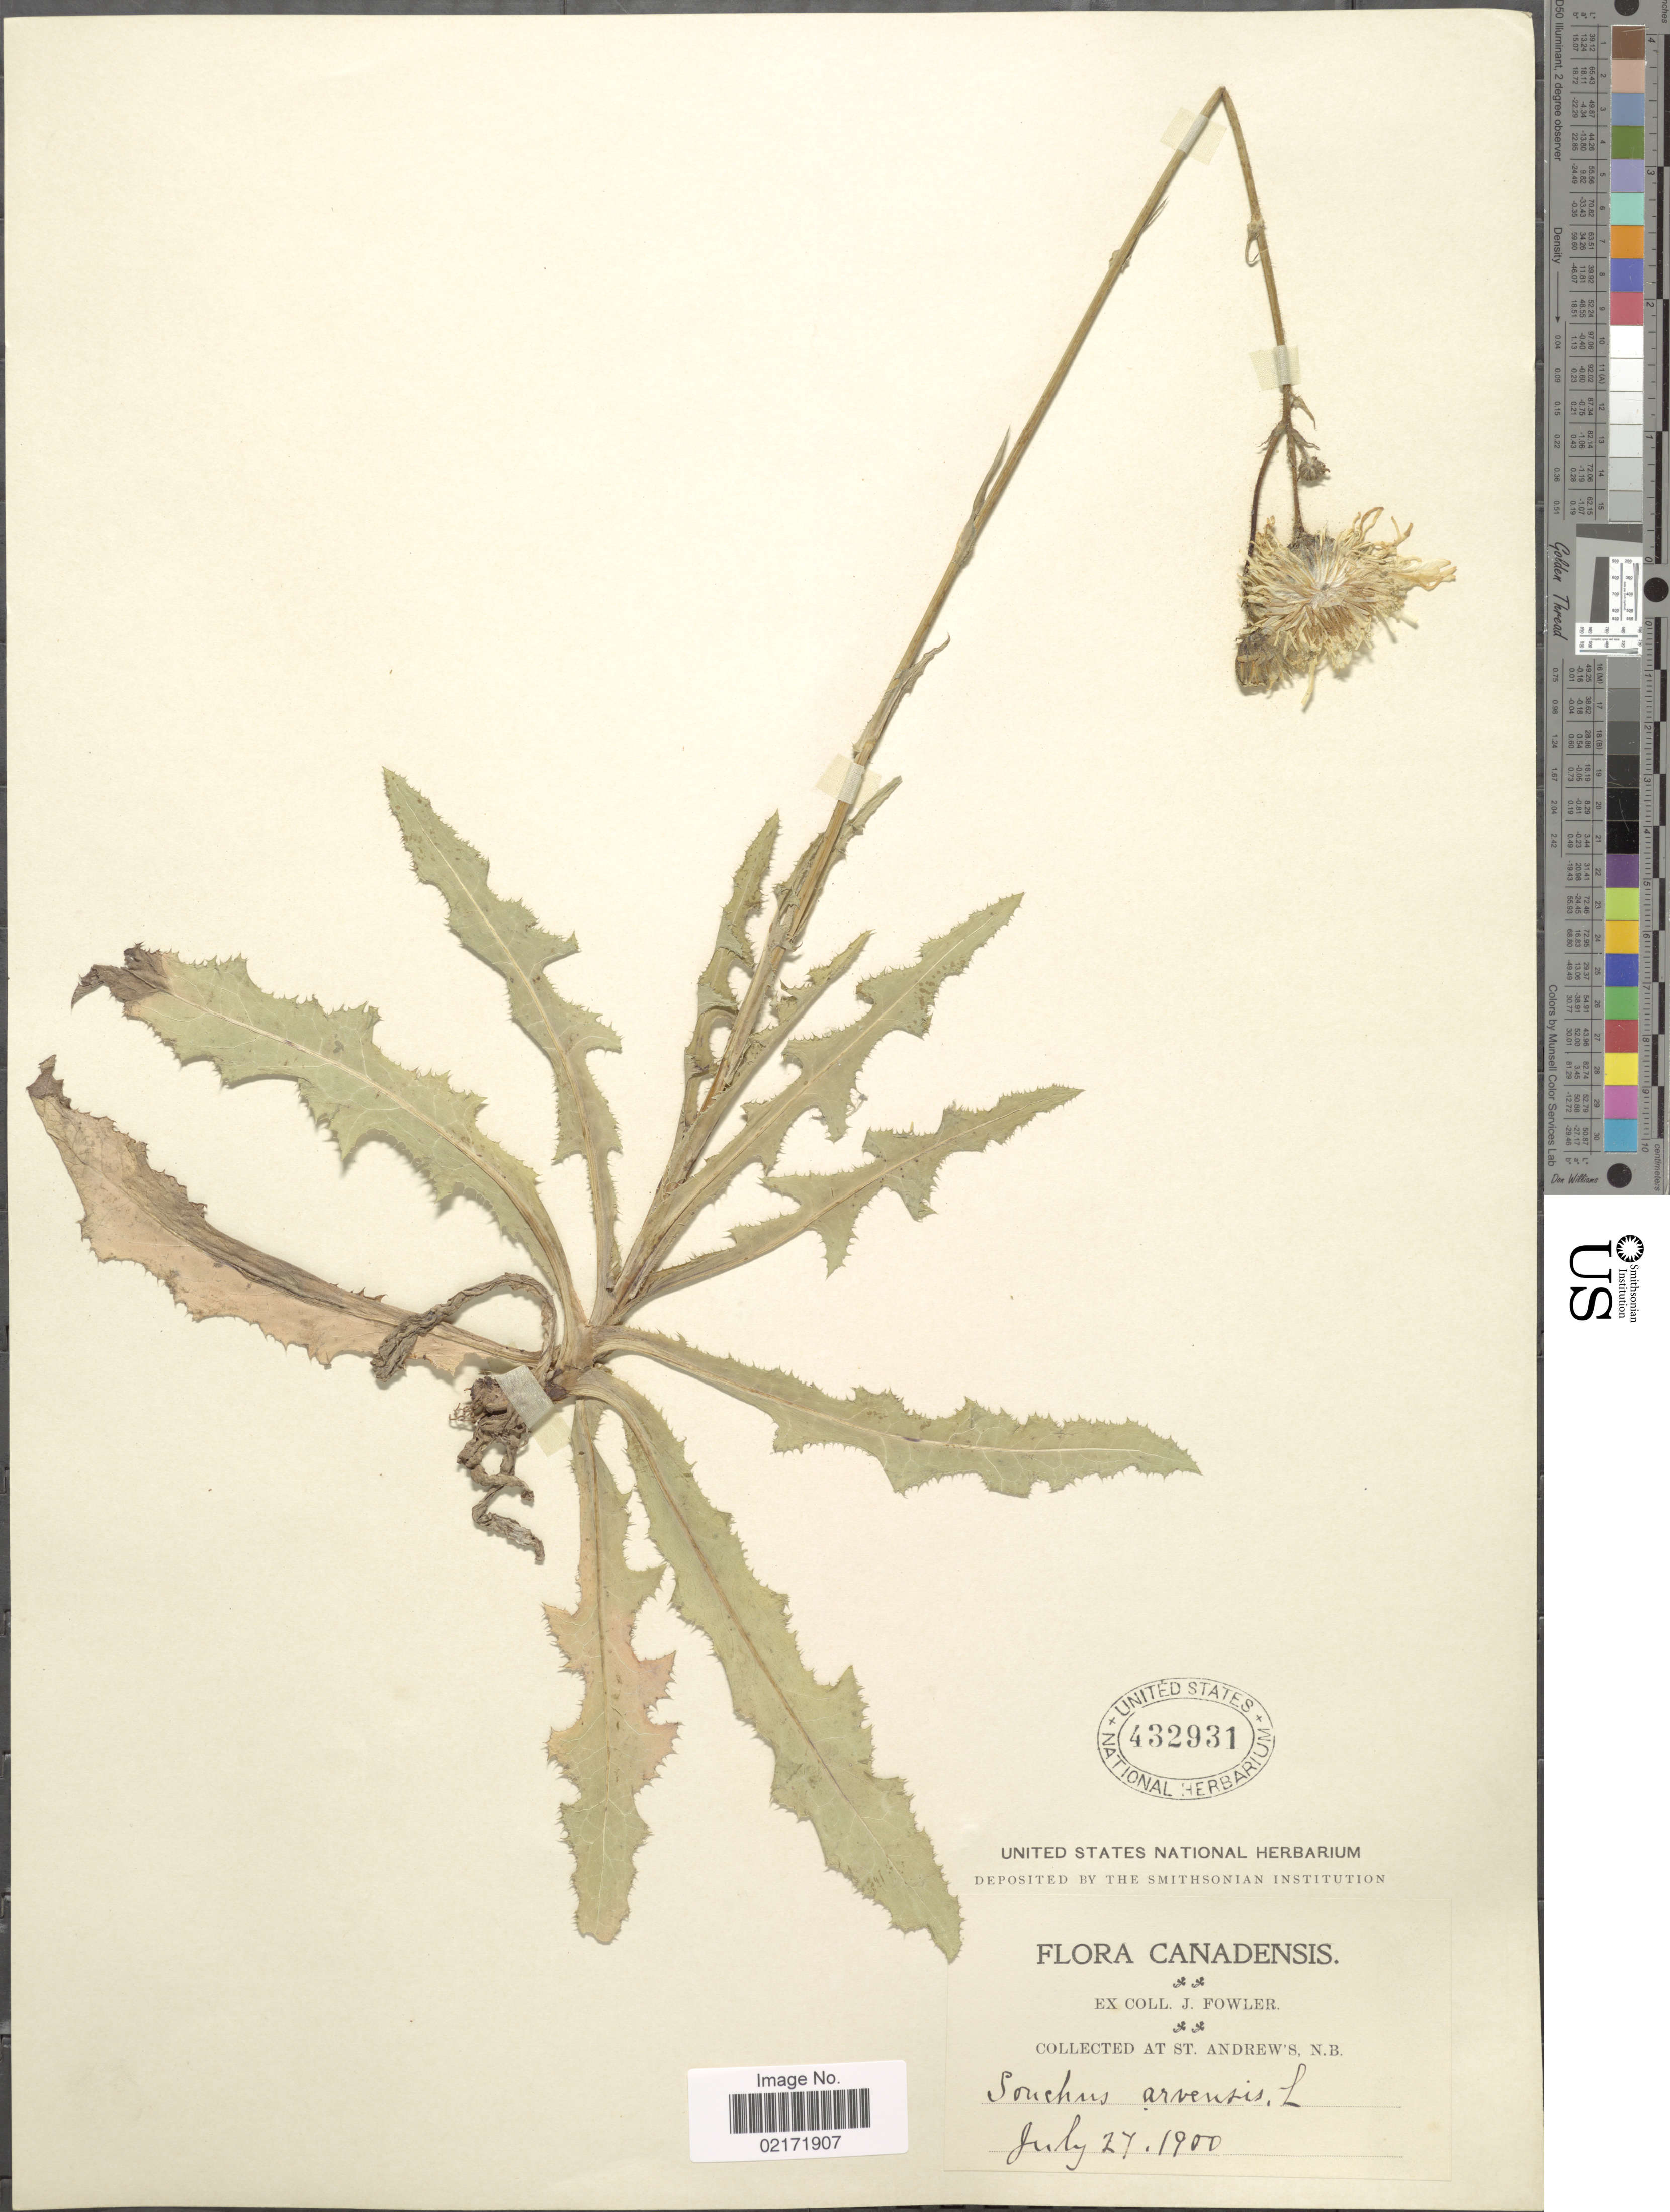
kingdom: Plantae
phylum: Tracheophyta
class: Magnoliopsida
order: Asterales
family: Asteraceae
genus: Sonchus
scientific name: Sonchus arvensis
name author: L.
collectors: J. P. Fowler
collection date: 1900-07-27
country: Canada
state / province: New Brunswick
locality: St. Andrews, N.B.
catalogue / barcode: US 432931